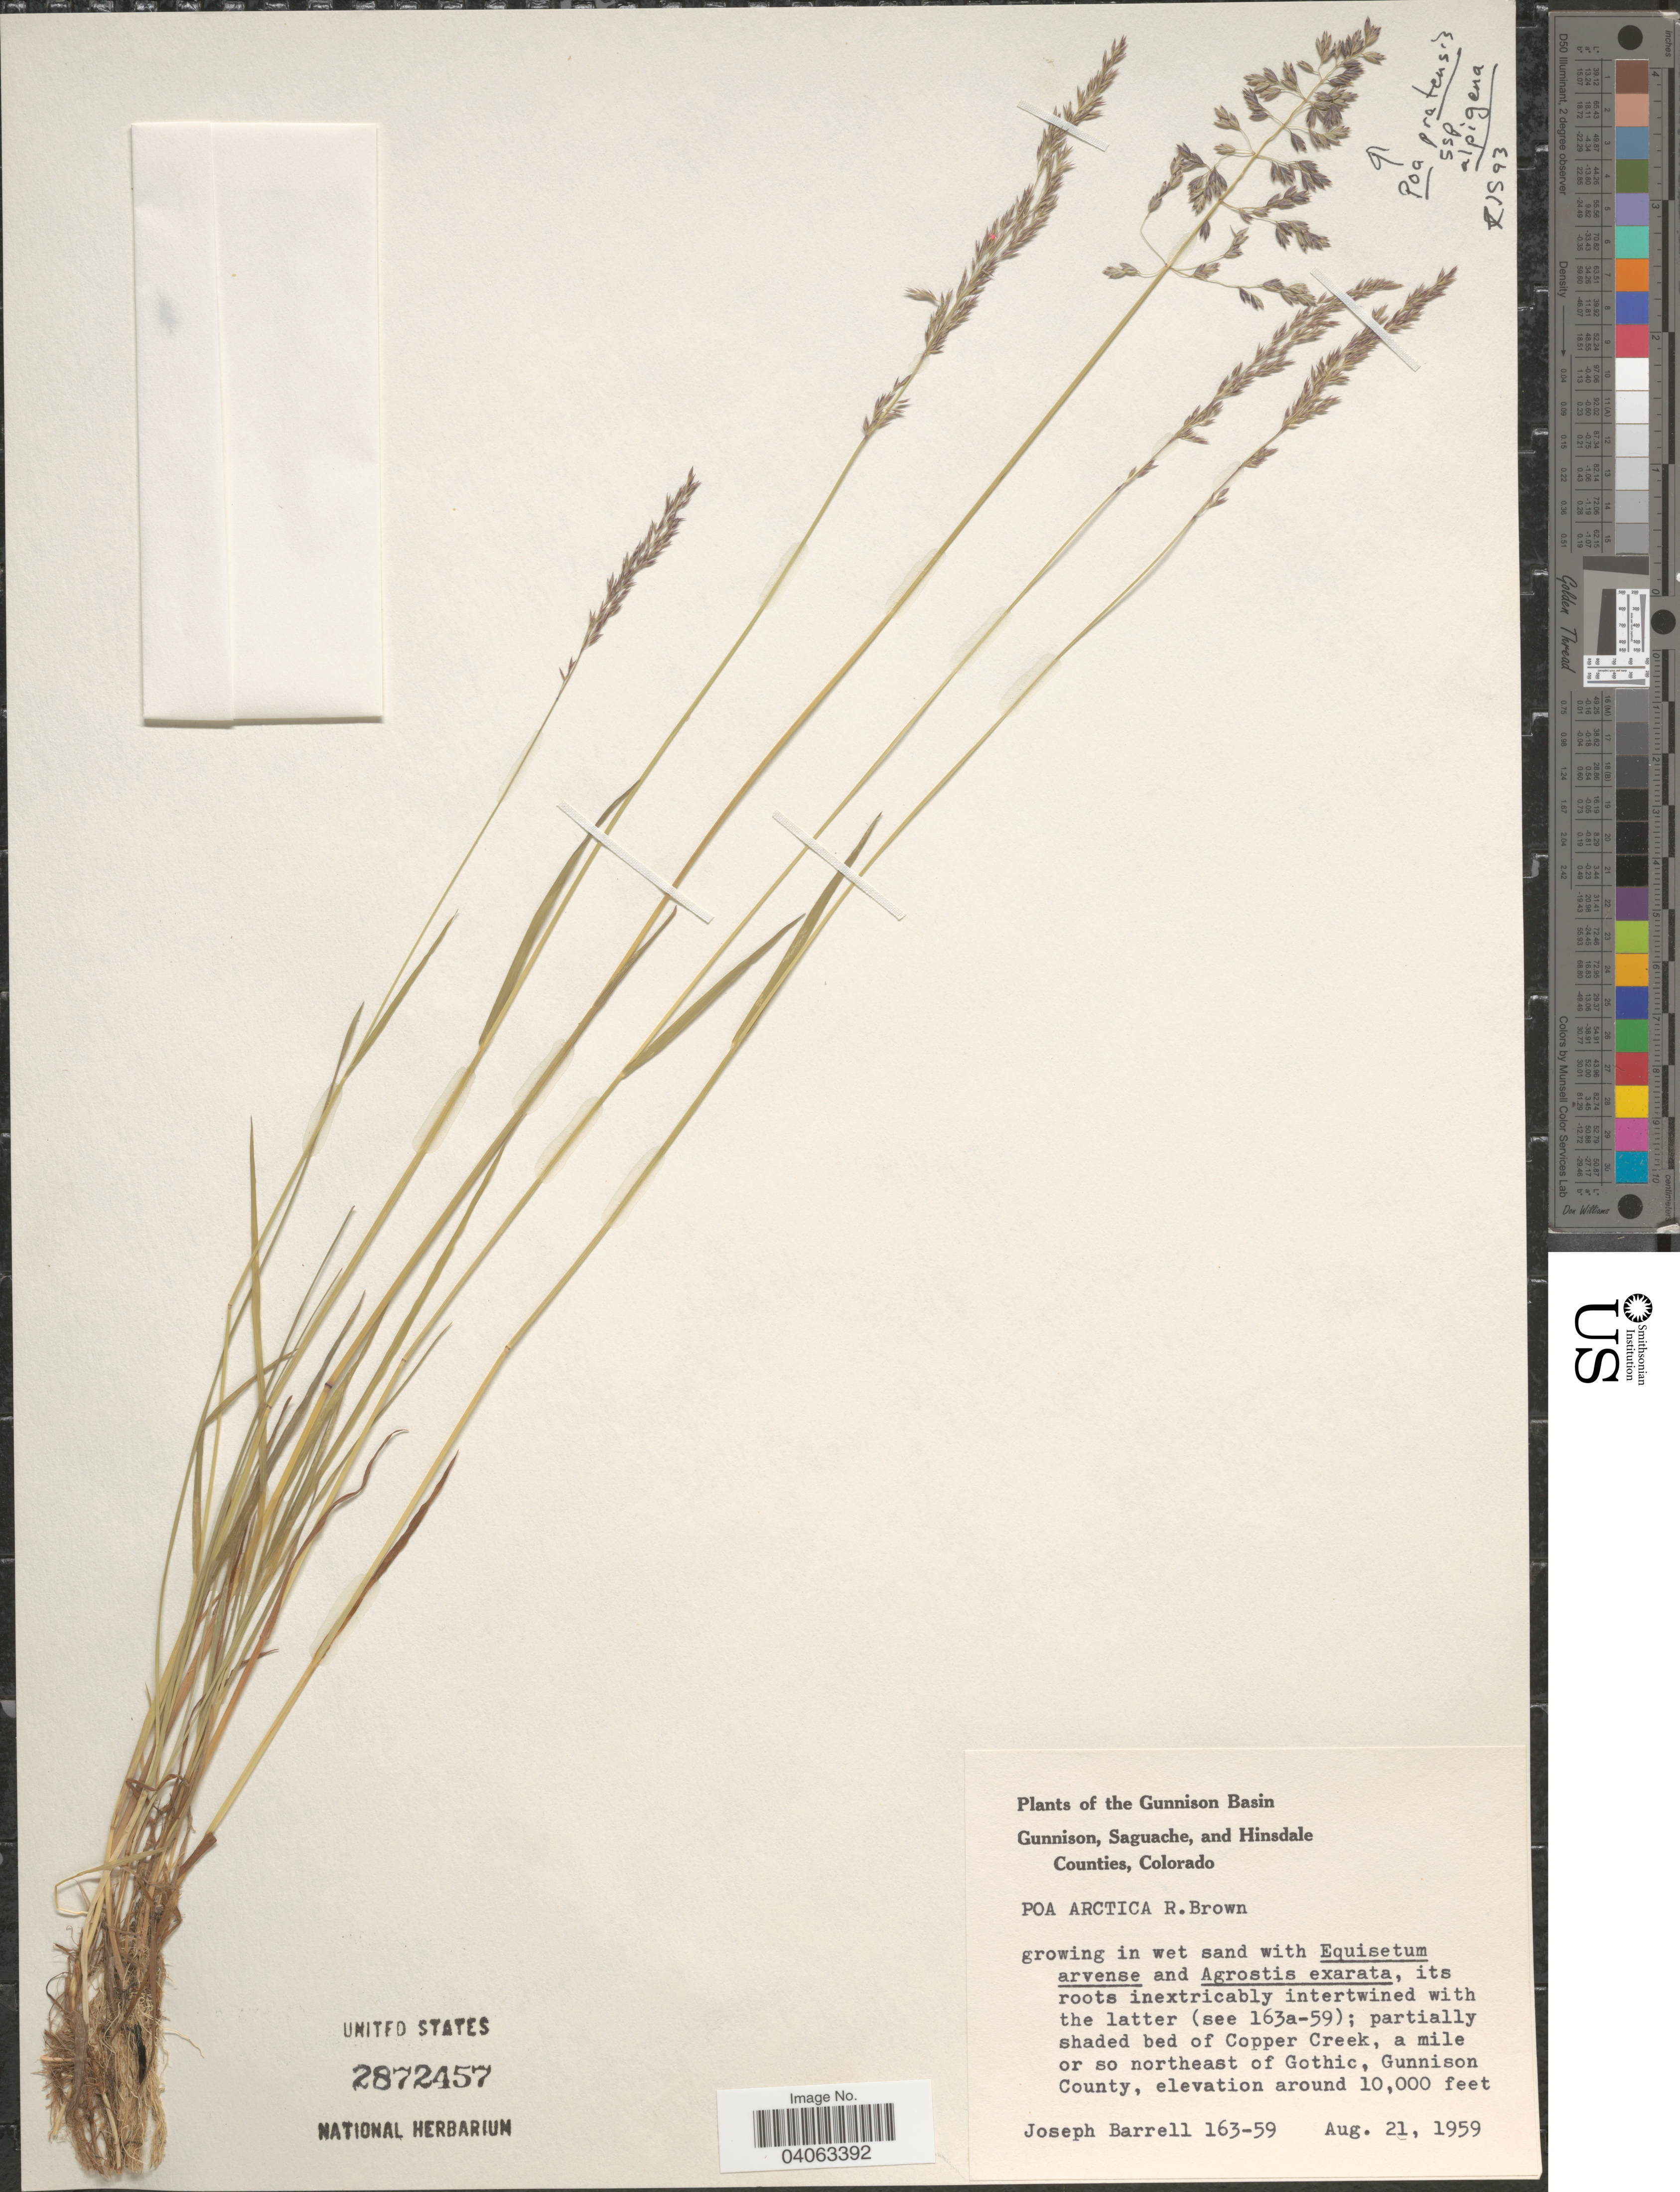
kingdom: Plantae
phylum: Tracheophyta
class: Liliopsida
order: Poales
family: Poaceae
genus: Poa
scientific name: Poa pratensis subsp. alpigena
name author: (Lindm.) Hiitonen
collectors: J. Barrell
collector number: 163-59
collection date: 1959-08-21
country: United States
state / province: Colorado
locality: The Gunnison Basin. partially shaded bed of Copper Creek, a mile or so northeast of Gothic, Gunnison County.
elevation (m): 3048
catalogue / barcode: US 2872457